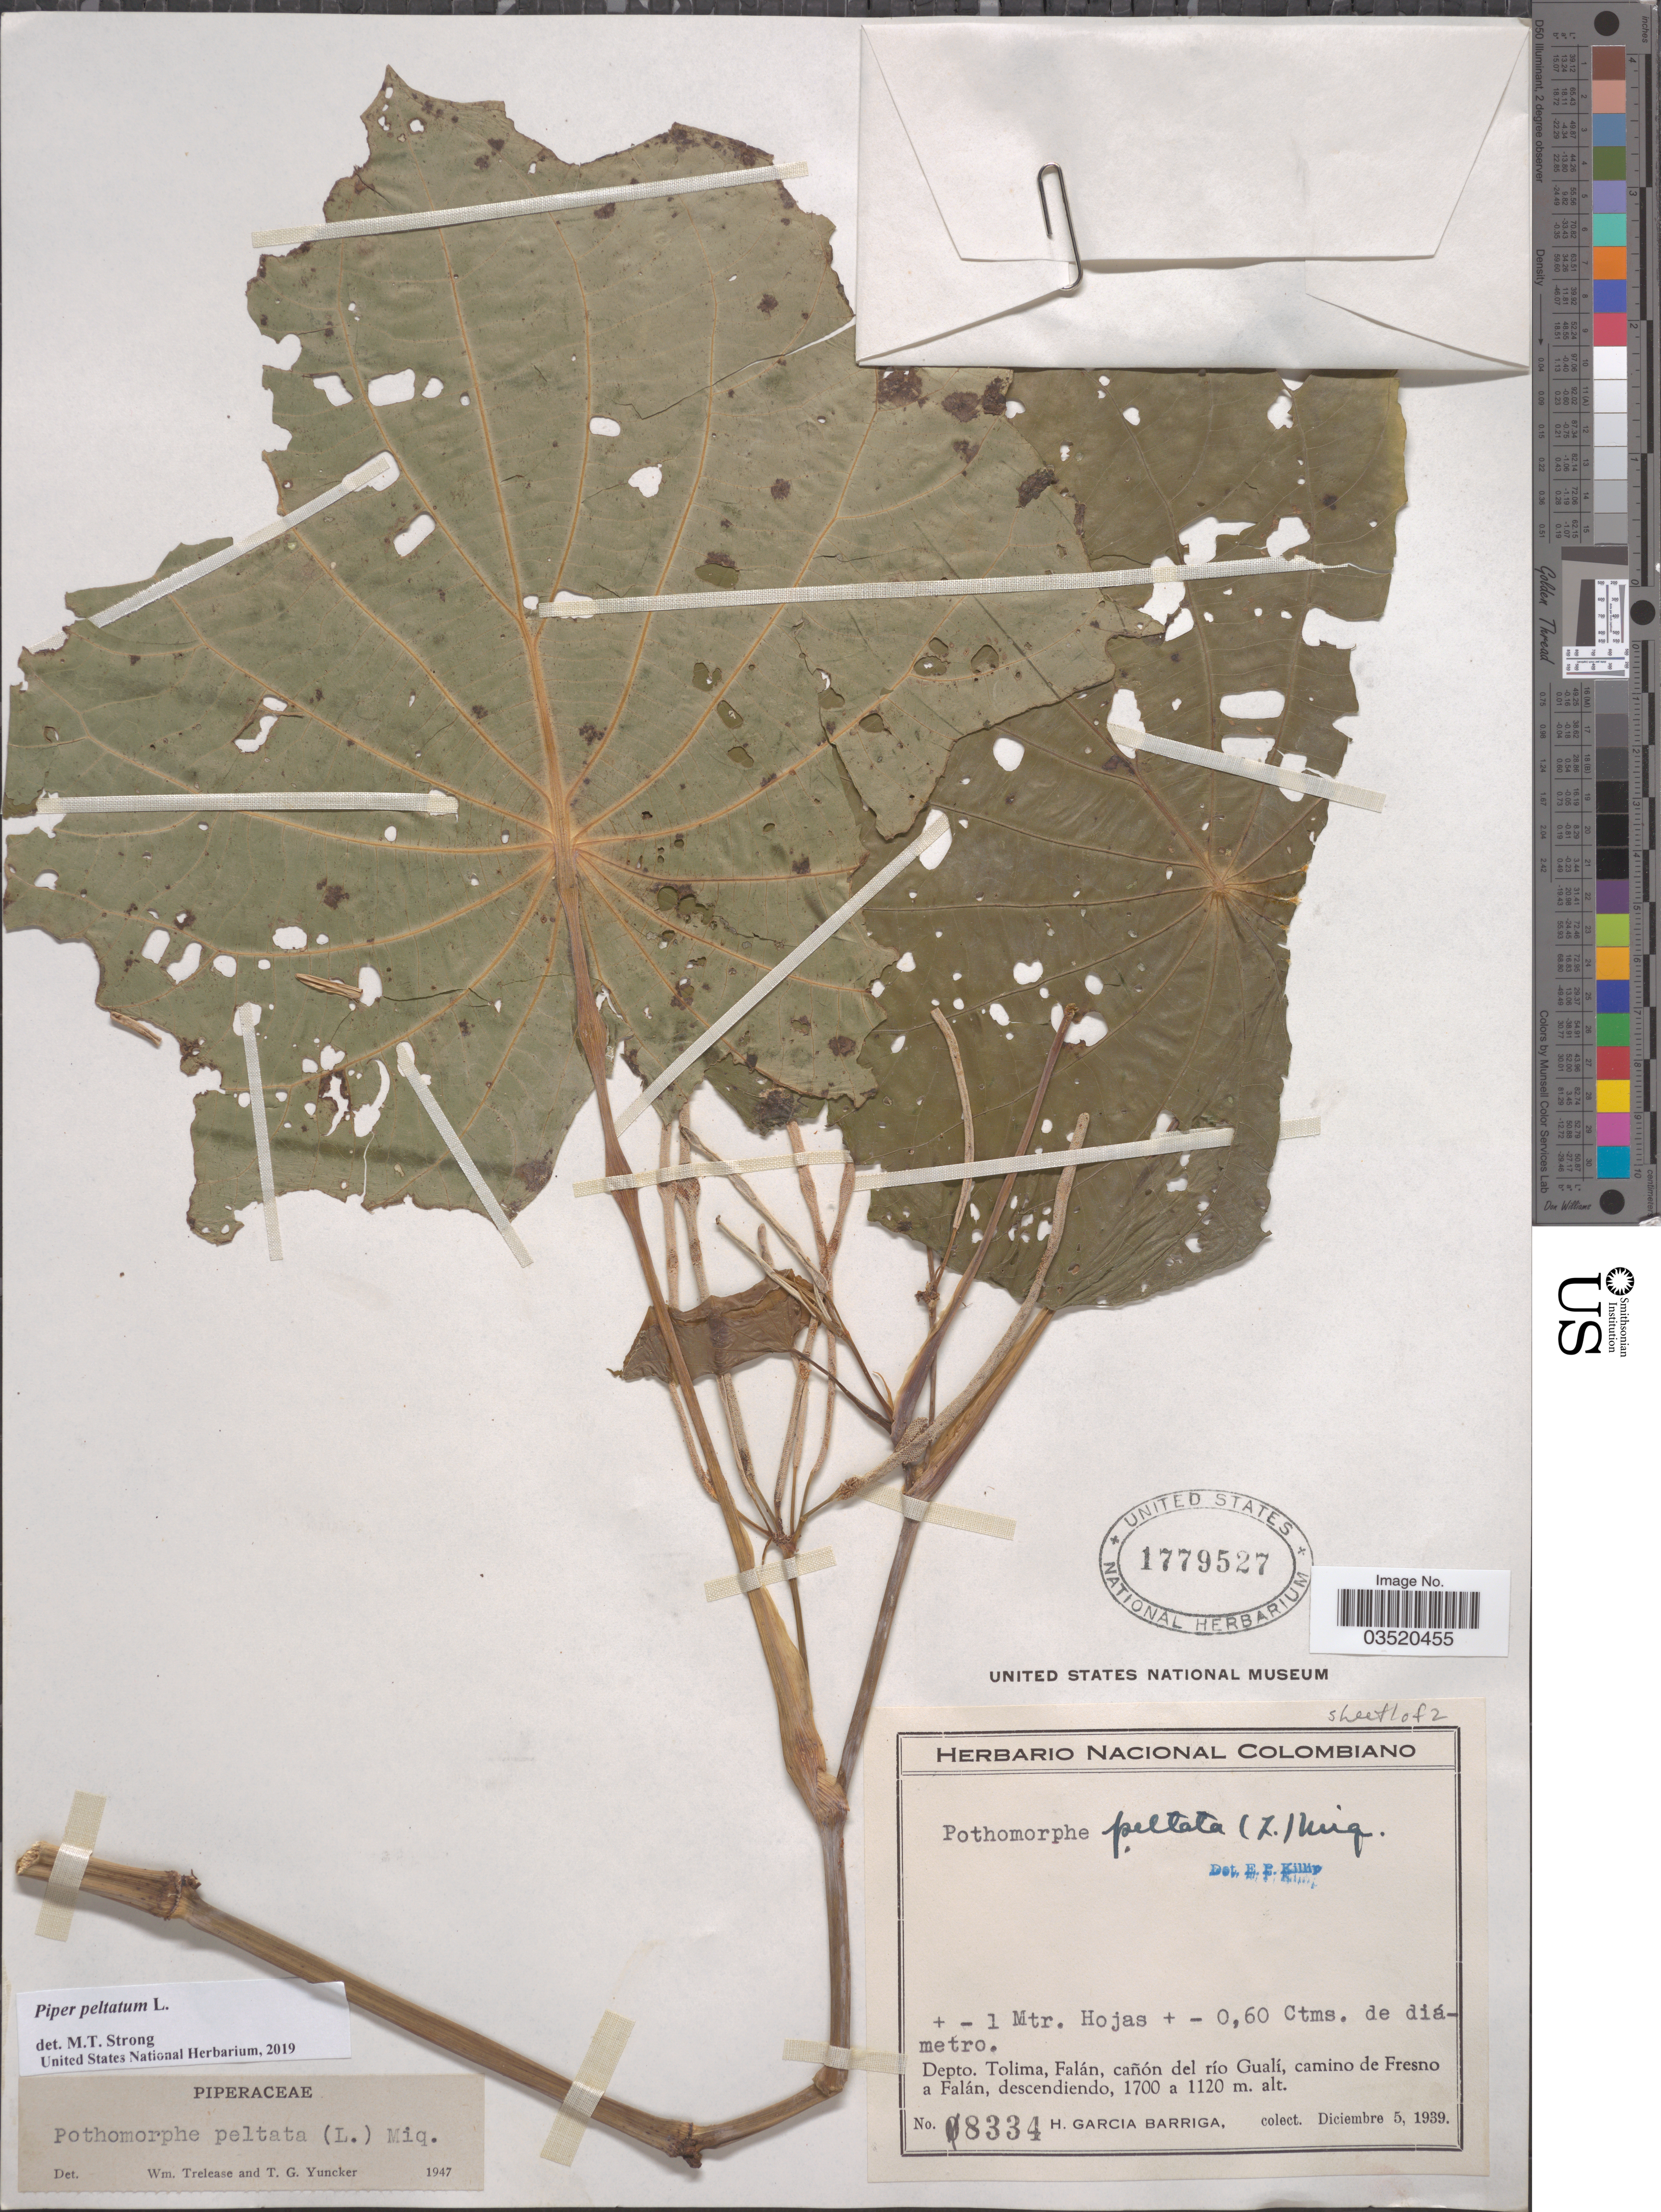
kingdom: Plantae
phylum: Tracheophyta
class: Magnoliopsida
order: Piperales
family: Piperaceae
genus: Piper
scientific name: Piper peltatum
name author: L.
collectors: H. García Barriga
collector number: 8334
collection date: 1939-12-05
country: Colombia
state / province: Tolima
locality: Depto. Tolima, Falán, cañon del río Gualí, camino de Fresno a Falán.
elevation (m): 1120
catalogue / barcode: US 1779527